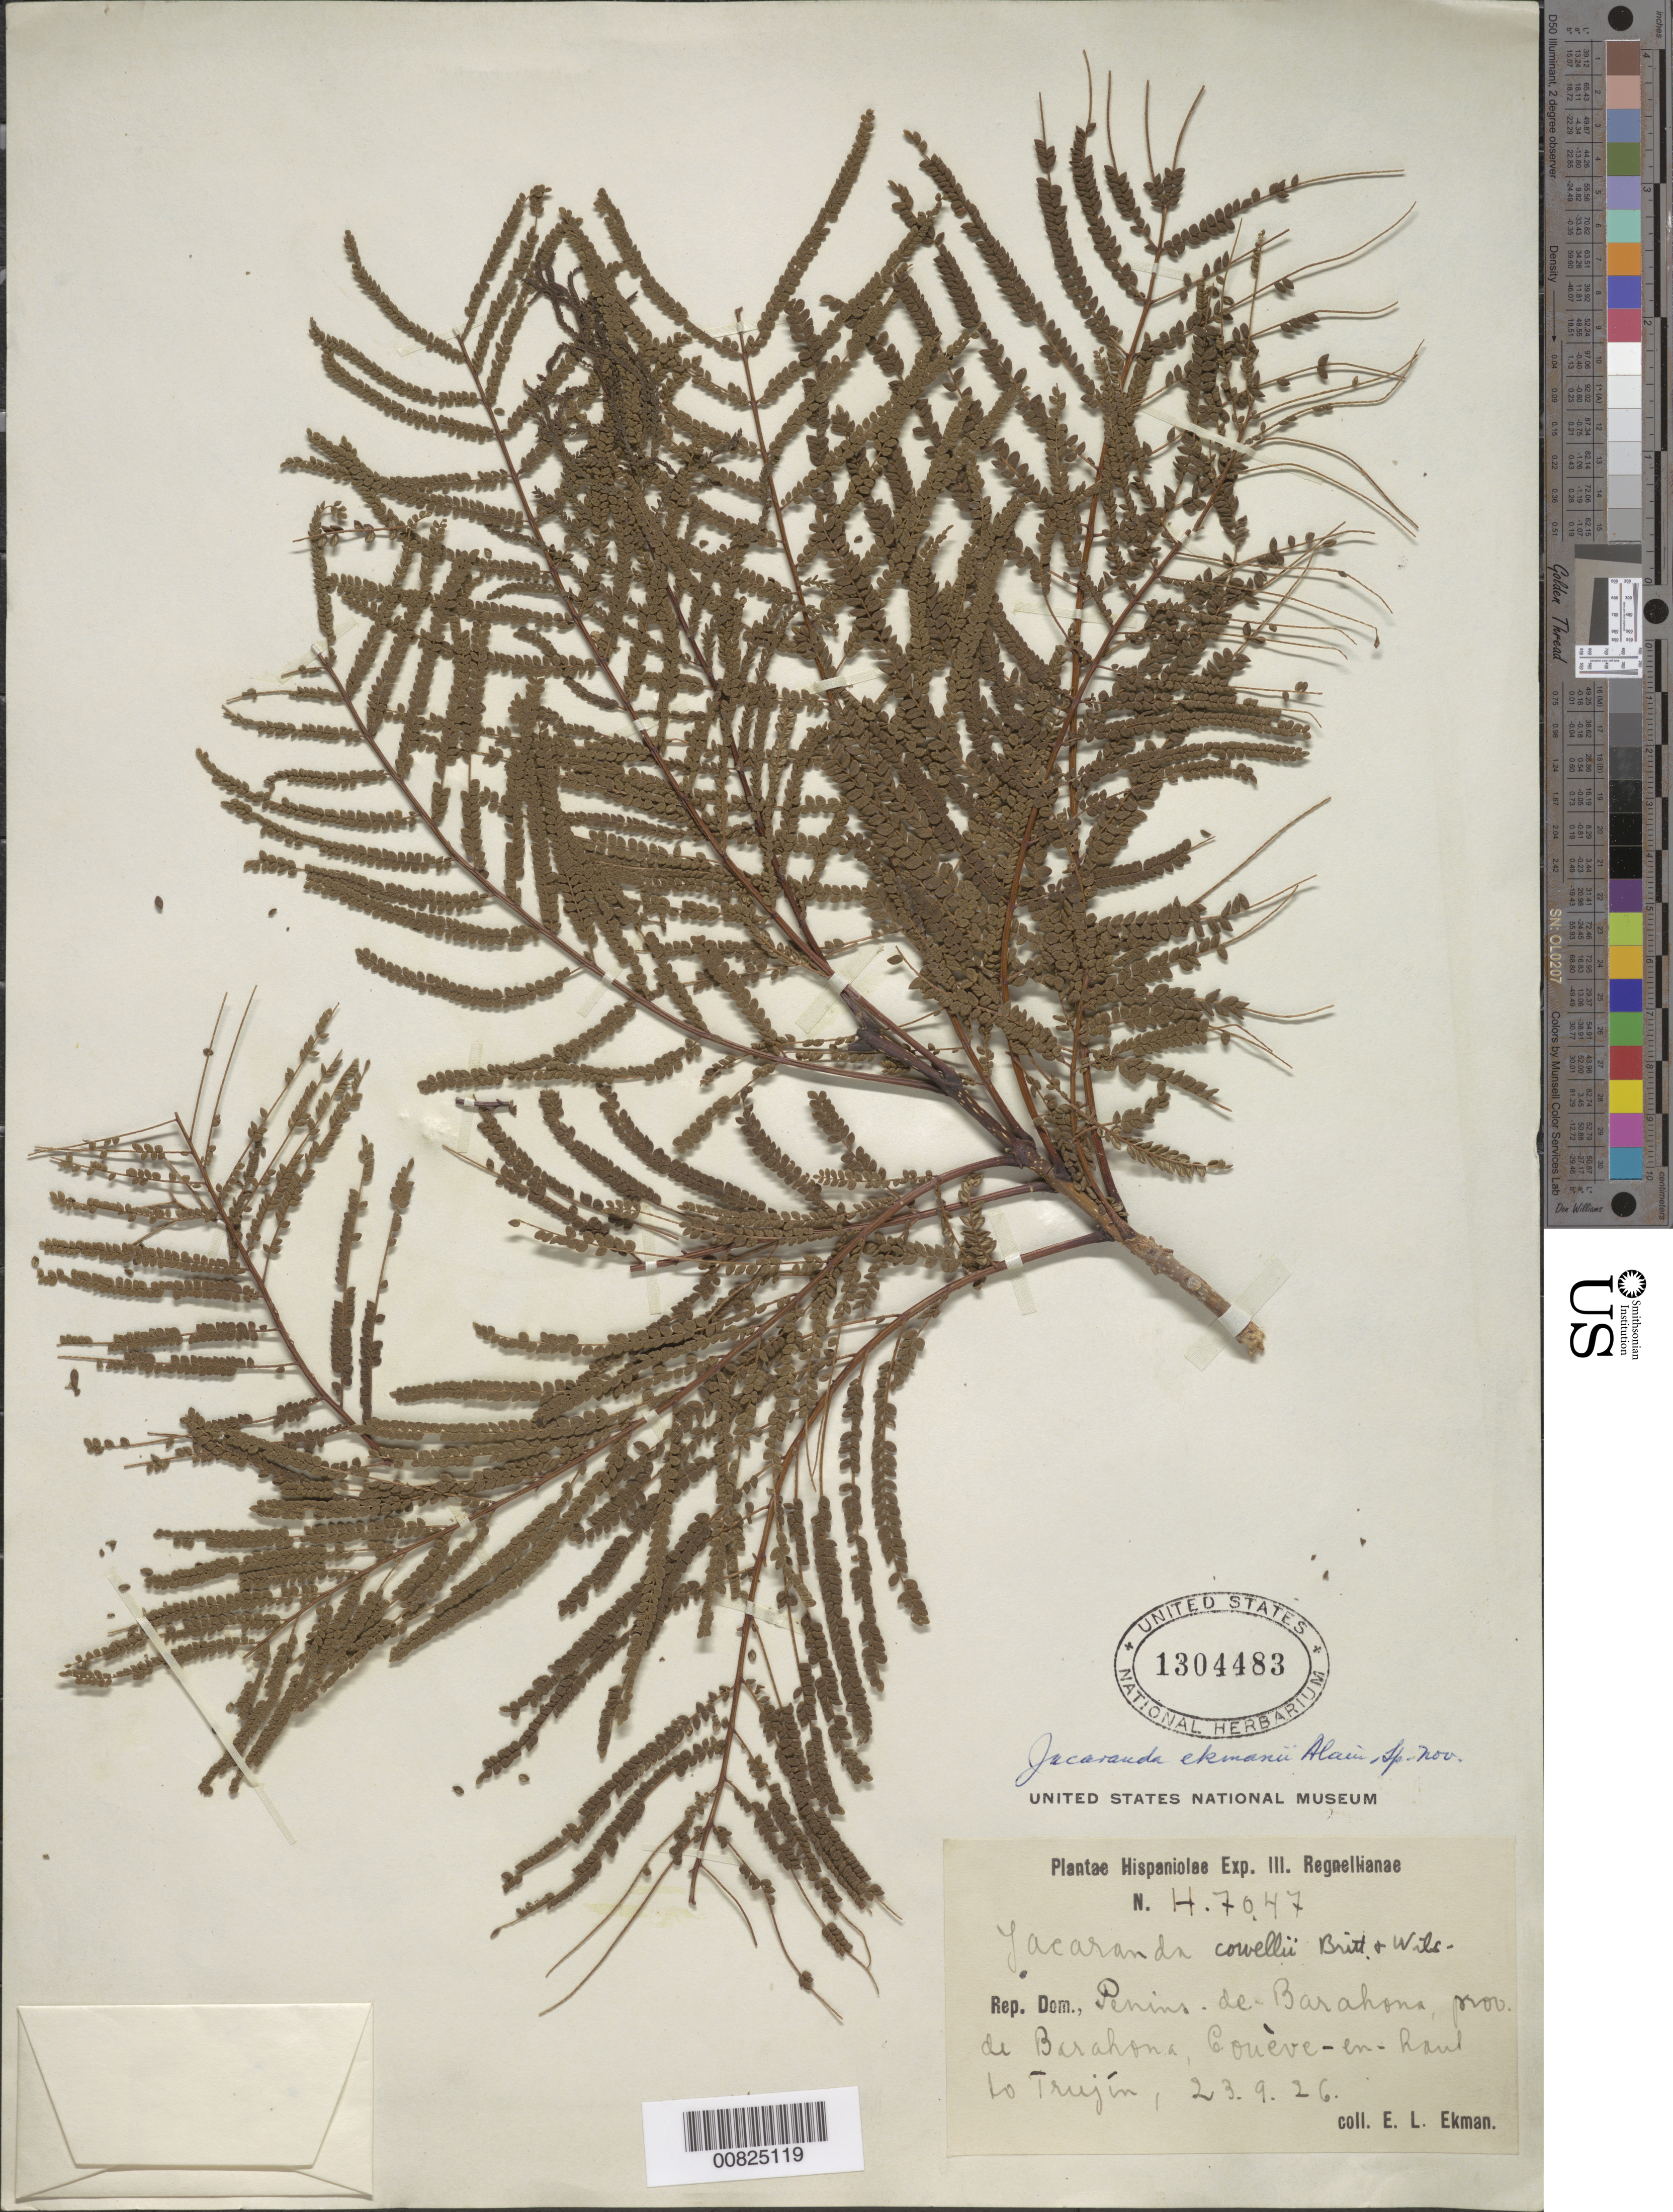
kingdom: Plantae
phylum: Tracheophyta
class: Magnoliopsida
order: Lamiales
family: Bignoniaceae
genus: Jacaranda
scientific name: Jacaranda ekmanii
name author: Alain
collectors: E. L. Ekman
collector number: H 7047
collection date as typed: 12 Nov 1926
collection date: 1926-11-12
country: Dominican Republic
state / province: Barahona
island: Hispaniola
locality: Peninsula de Barahona, Couève-en-Haul to Trujín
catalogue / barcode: US 1304483